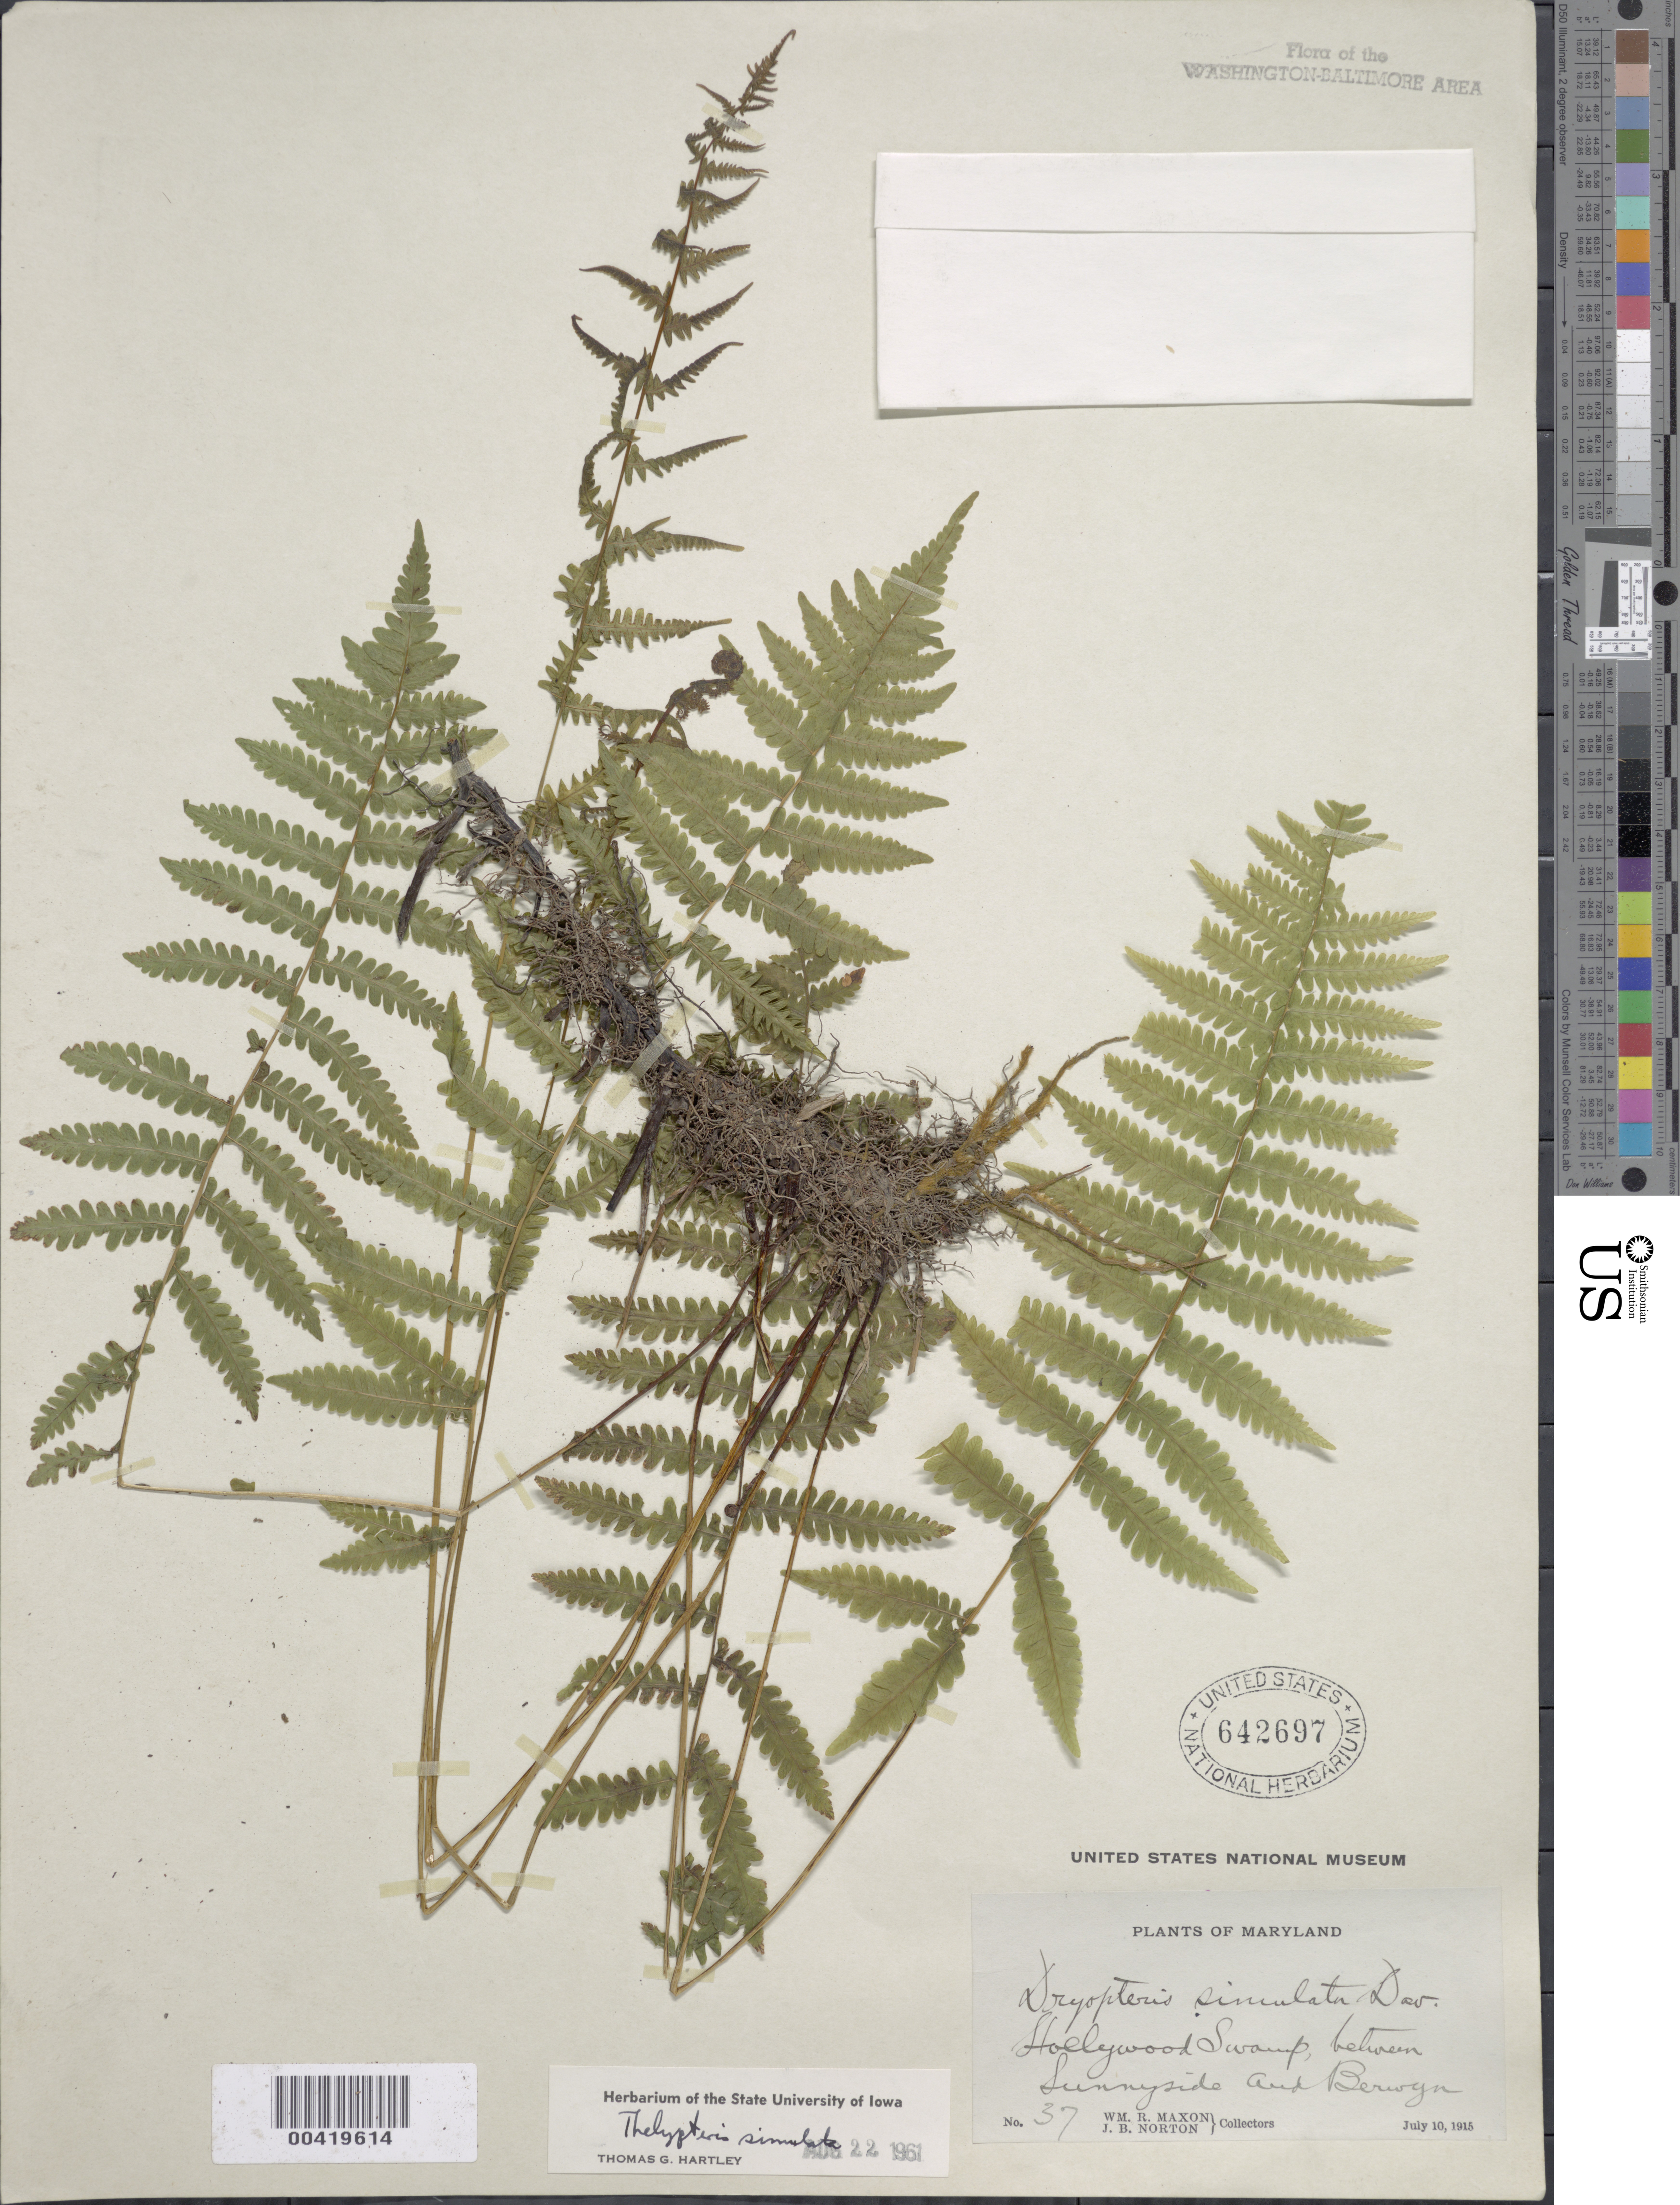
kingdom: Plantae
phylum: Tracheophyta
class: Polypodiopsida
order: Polypodiales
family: Thelypteridaceae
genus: Parathelypteris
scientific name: Parathelypteris simulata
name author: (Davenp.) Holttum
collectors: W. R. Maxon & J. Norton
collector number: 37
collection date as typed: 10 Jul 1915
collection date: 1915-07-10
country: United States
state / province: Maryland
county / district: Prince George's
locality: Hollywood Swamp, between Sunnyside and Berwyn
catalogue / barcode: US 642697